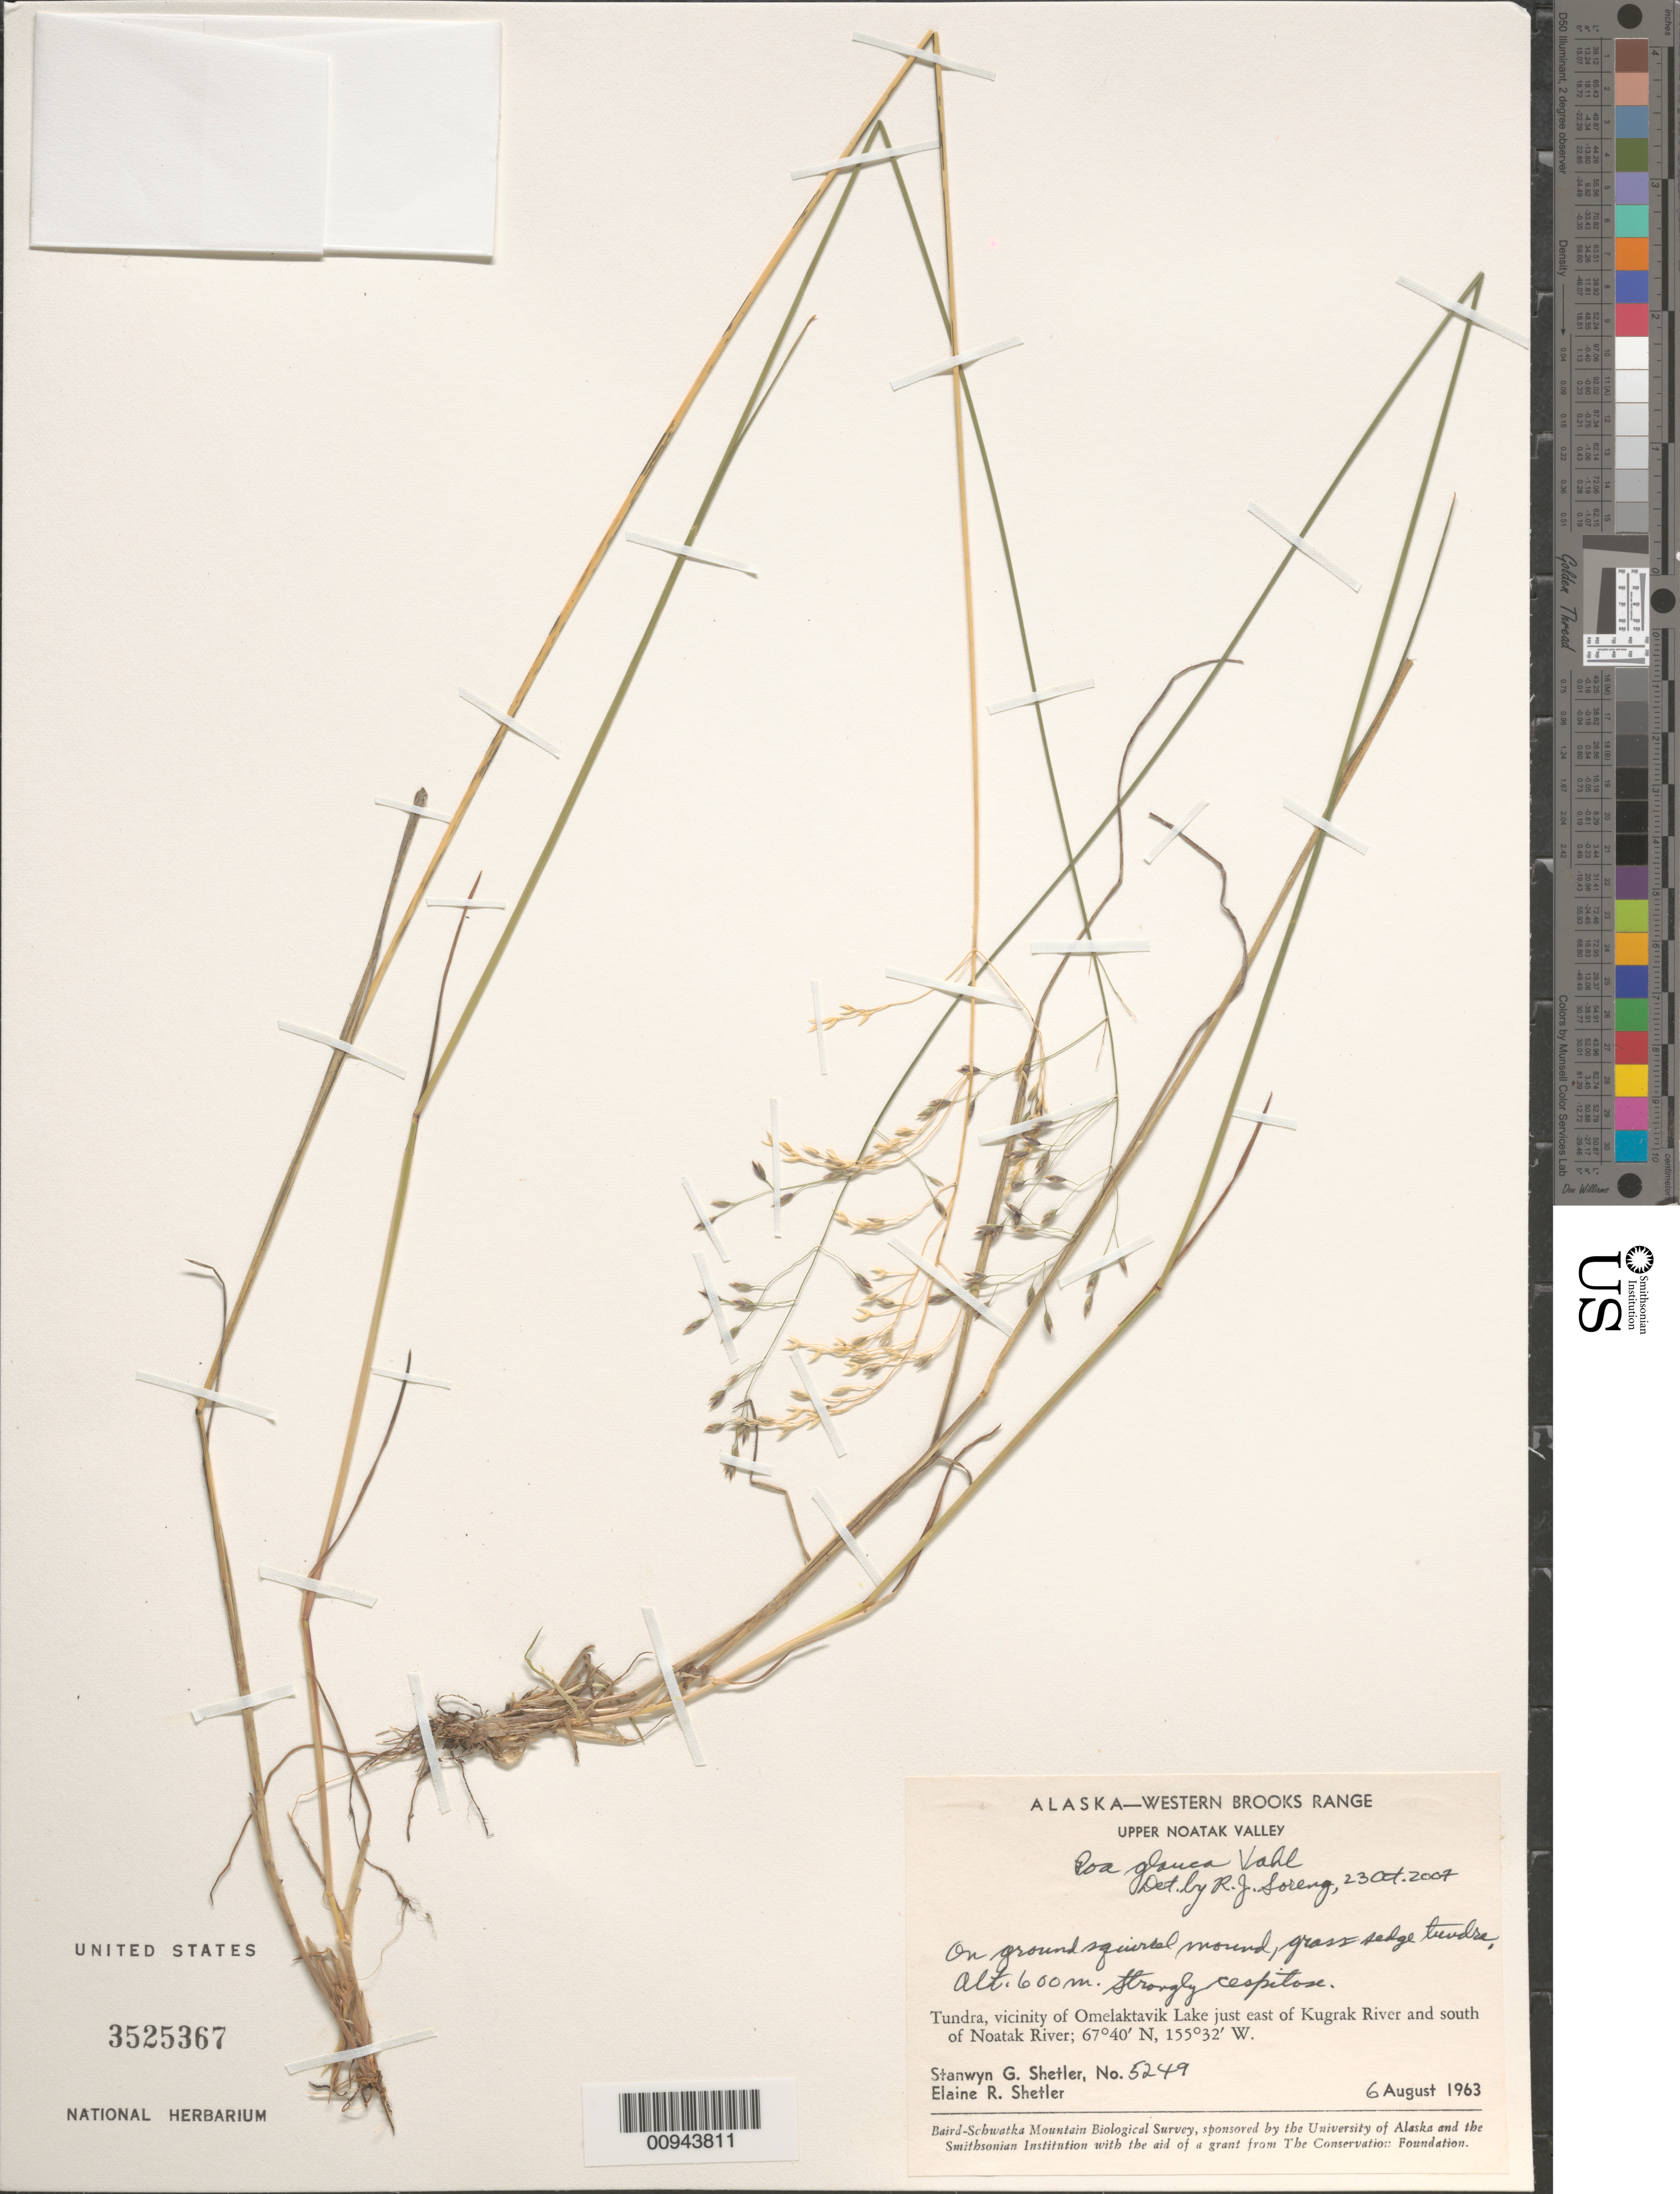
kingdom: Plantae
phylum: Tracheophyta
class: Liliopsida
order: Poales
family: Poaceae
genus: Poa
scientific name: Poa glauca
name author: Vahl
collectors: S. Shetler & E. R. Shetler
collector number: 5249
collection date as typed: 06 Aug 1963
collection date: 1963-08-06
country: United States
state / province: Alaska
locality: Vicinity of Omelaktavik Lake just east of Kugrak River and south of Noatak River. Western Brooks Range, Upper Noatak Valley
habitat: Tundra. On ground squirrel mound, grass-sedge tundra.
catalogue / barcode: US 3525367